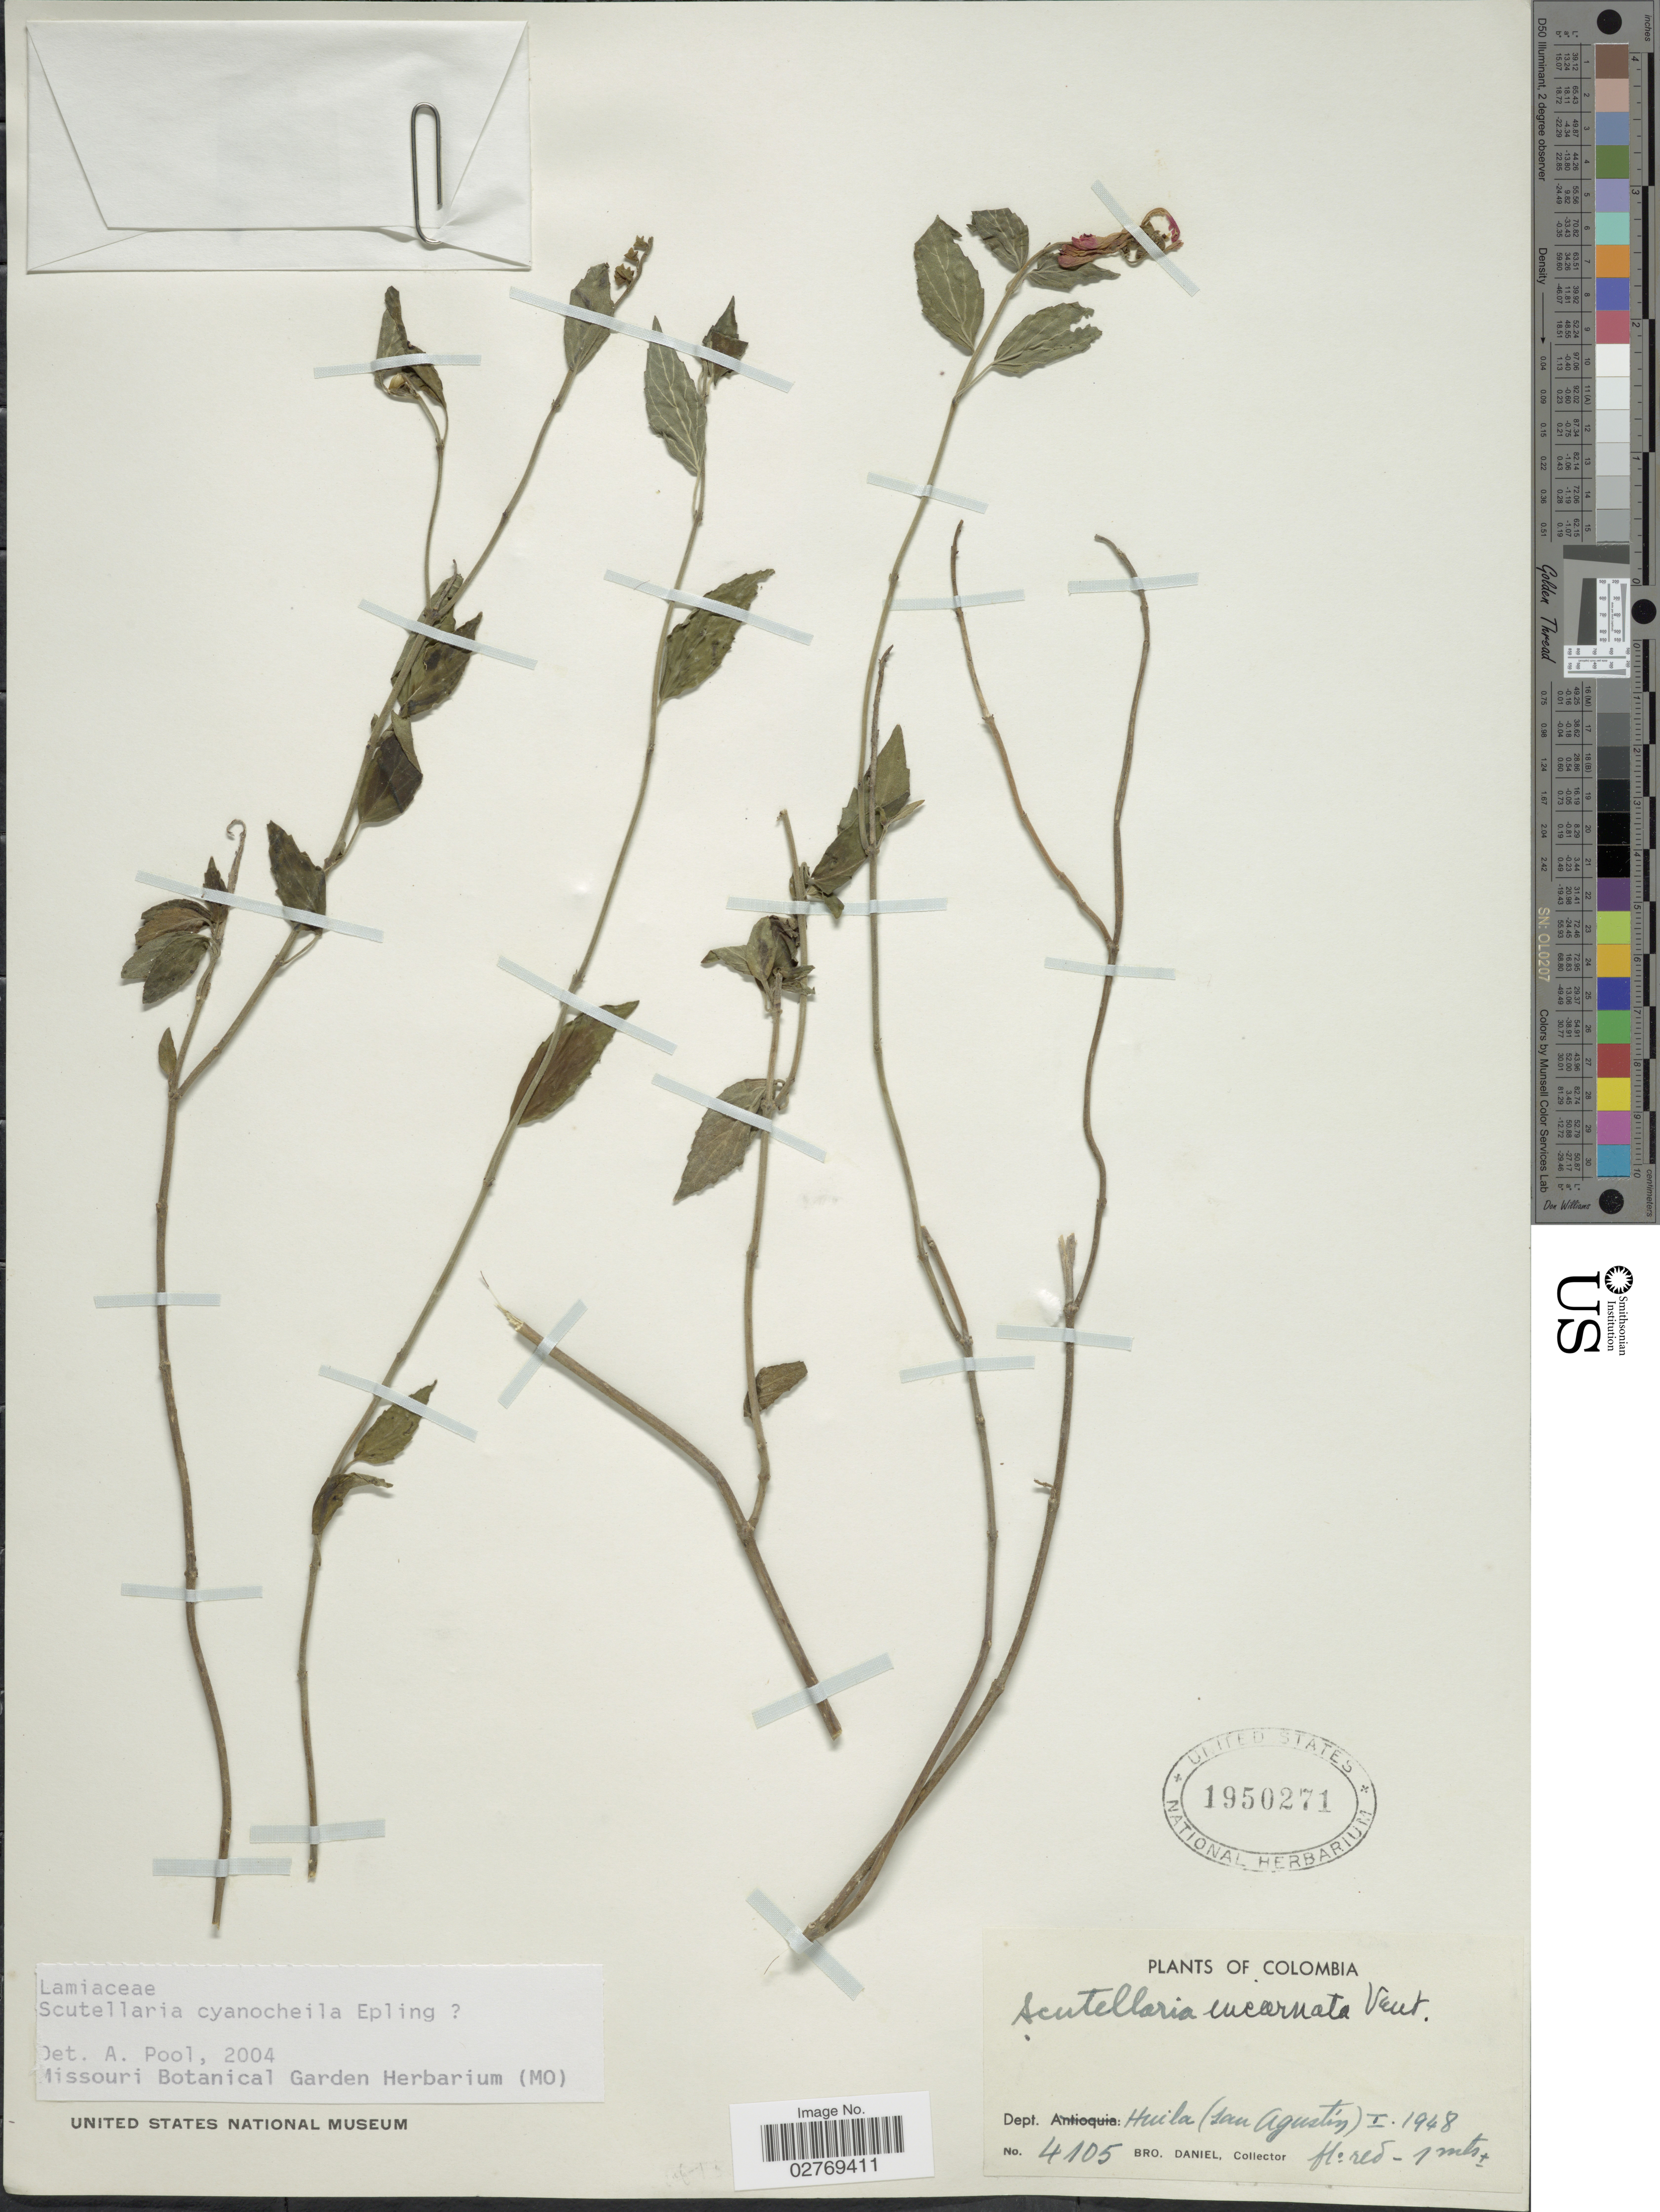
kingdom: Plantae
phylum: Tracheophyta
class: Magnoliopsida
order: Lamiales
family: Lamiaceae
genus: Scutellaria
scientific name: Scutellaria cyanocheila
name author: Epling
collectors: Bro. Daniel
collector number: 4105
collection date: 1948-01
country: Colombia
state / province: Huila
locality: Dept.: Huila (San Agustin).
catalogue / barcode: US 1950271